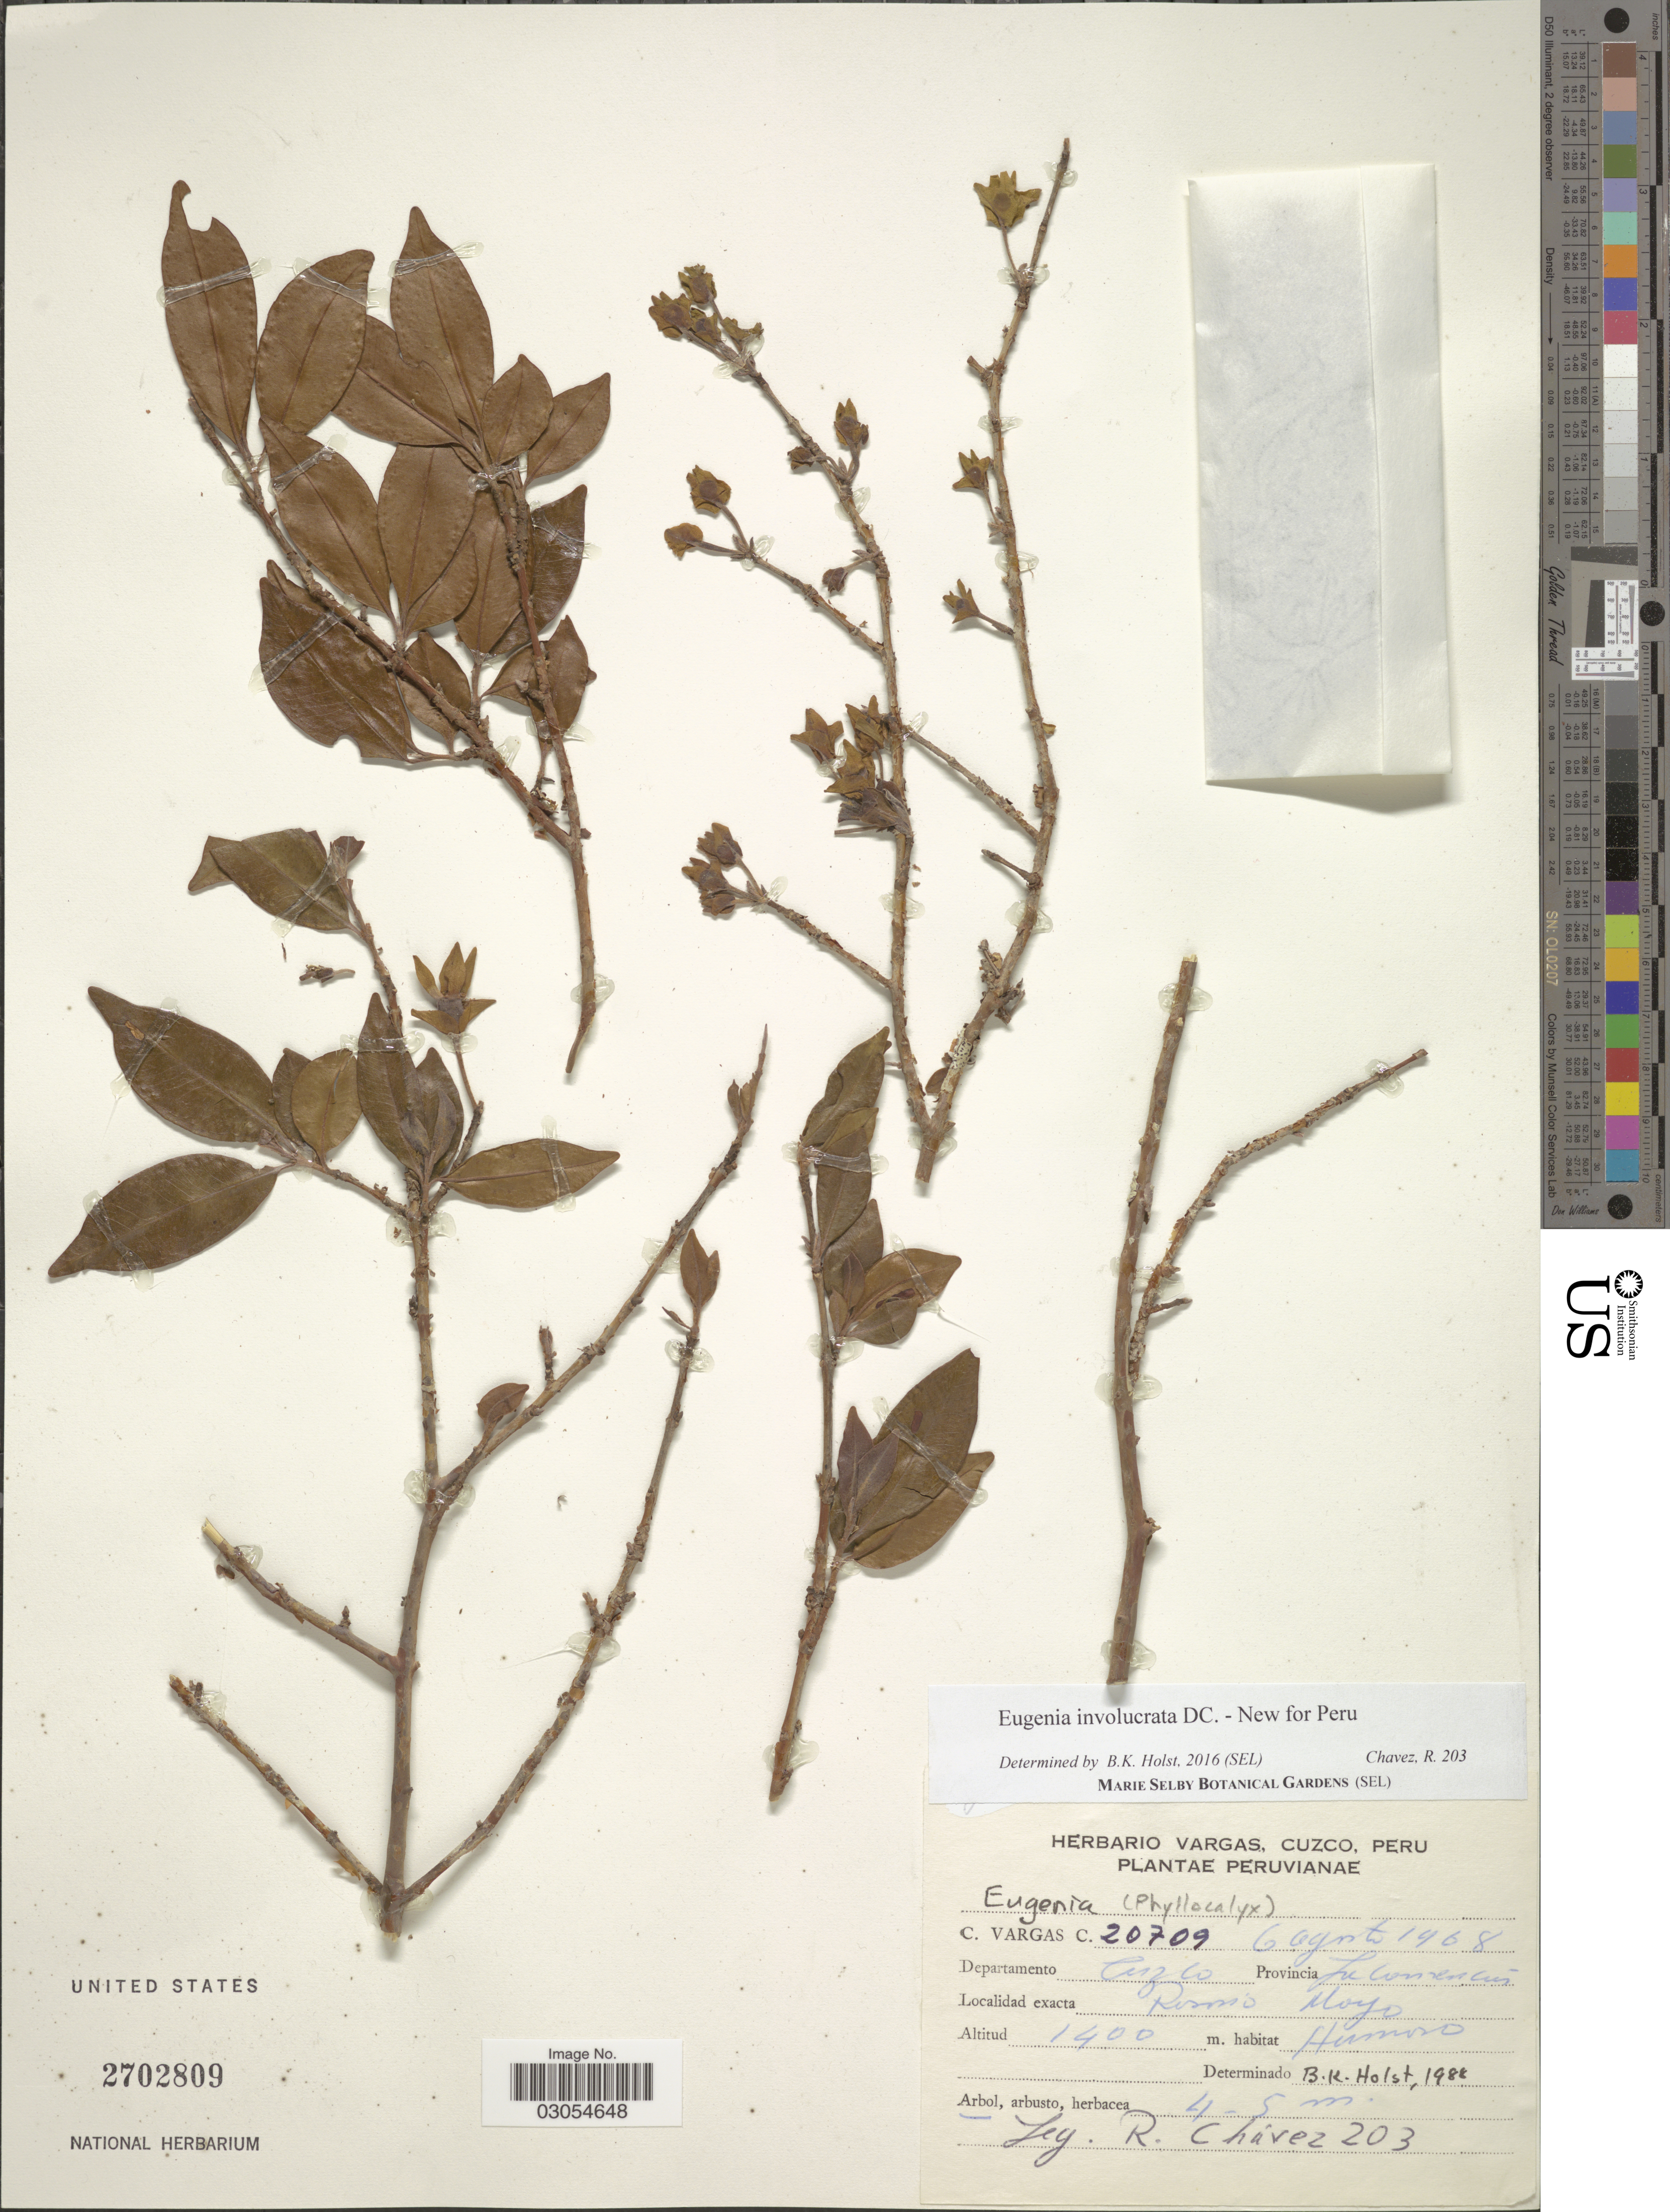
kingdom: Plantae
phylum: Tracheophyta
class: Magnoliopsida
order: Myrtales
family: Myrtaceae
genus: Eugenia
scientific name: Eugenia involucrata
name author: DC.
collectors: C. Vargas Calderón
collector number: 20709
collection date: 1968-08-06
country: Peru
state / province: Cusco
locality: Departamento Cuzco. Provincia La Convención. Risario Moyo.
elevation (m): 1400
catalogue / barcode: US 2702809